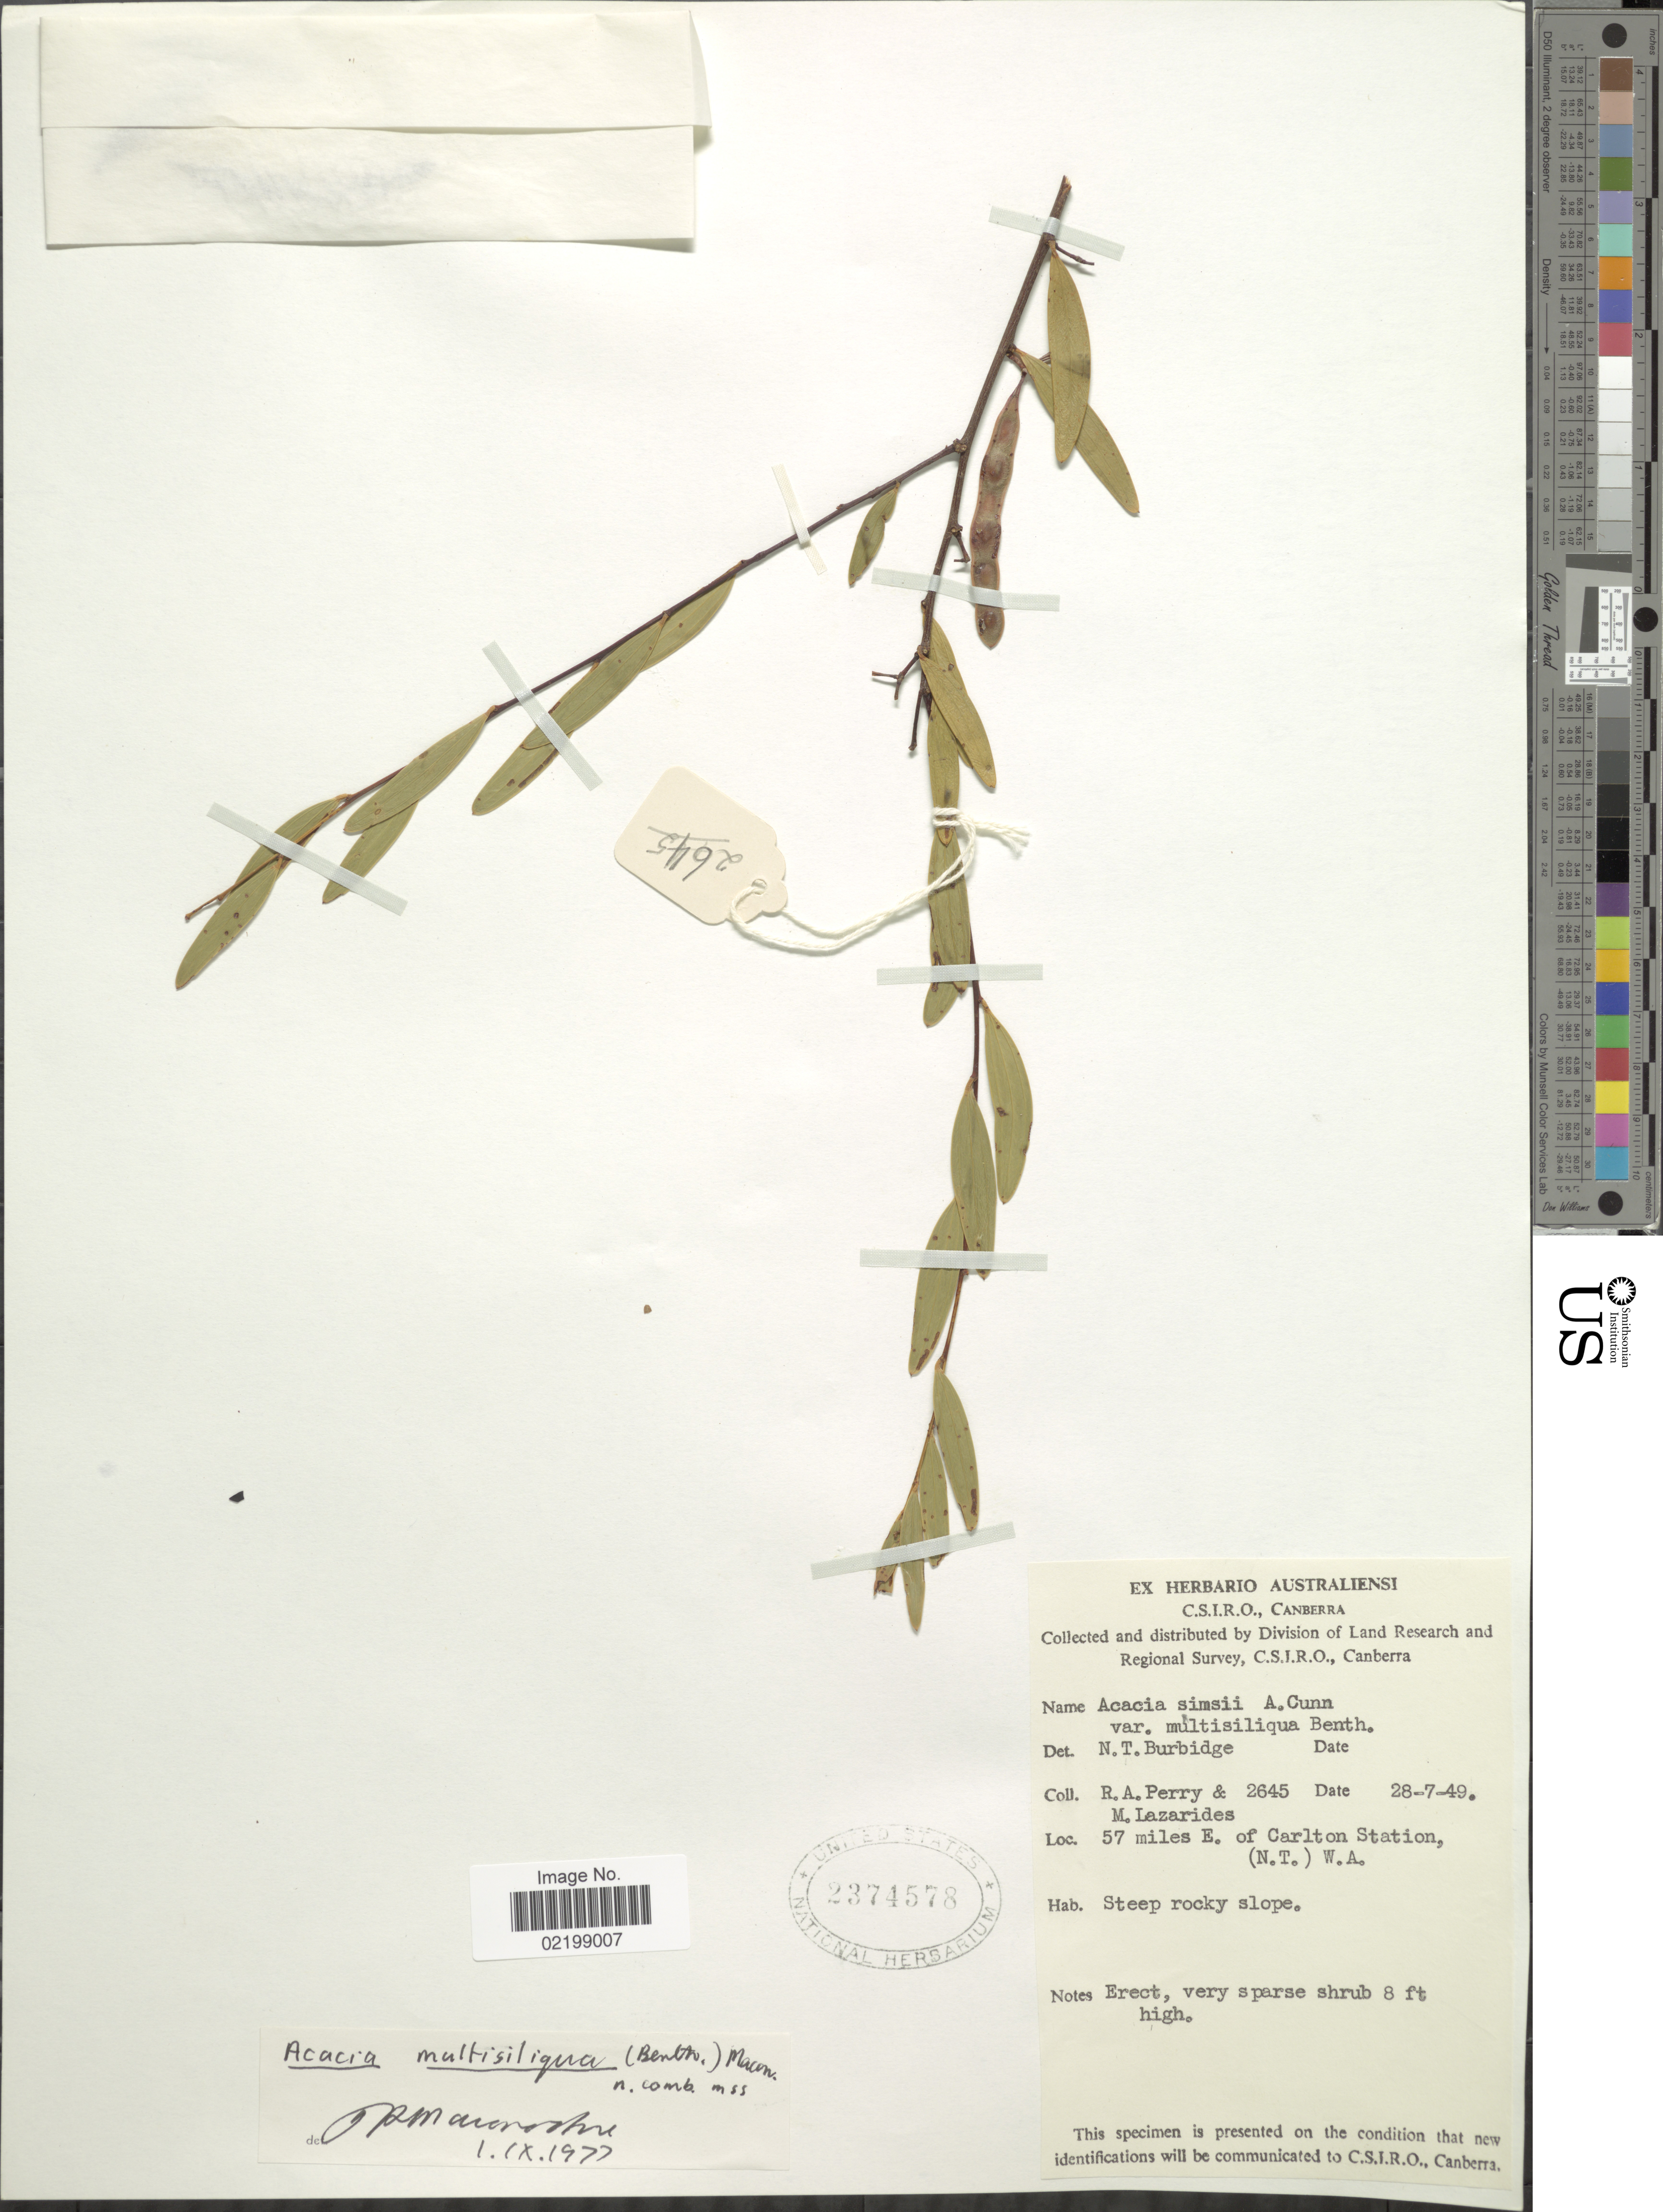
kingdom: Plantae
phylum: Tracheophyta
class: Magnoliopsida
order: Fabales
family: Fabaceae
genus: Acacia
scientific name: Acacia multisiliqua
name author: (Benth.) Maconochie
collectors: Perry, R. A. & M. Lazarides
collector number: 2645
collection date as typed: Transcribed d/m/y: 28/7/49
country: Australia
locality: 57 miles E. of Carlton Station, (N.T.) W.A.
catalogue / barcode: US 2374578